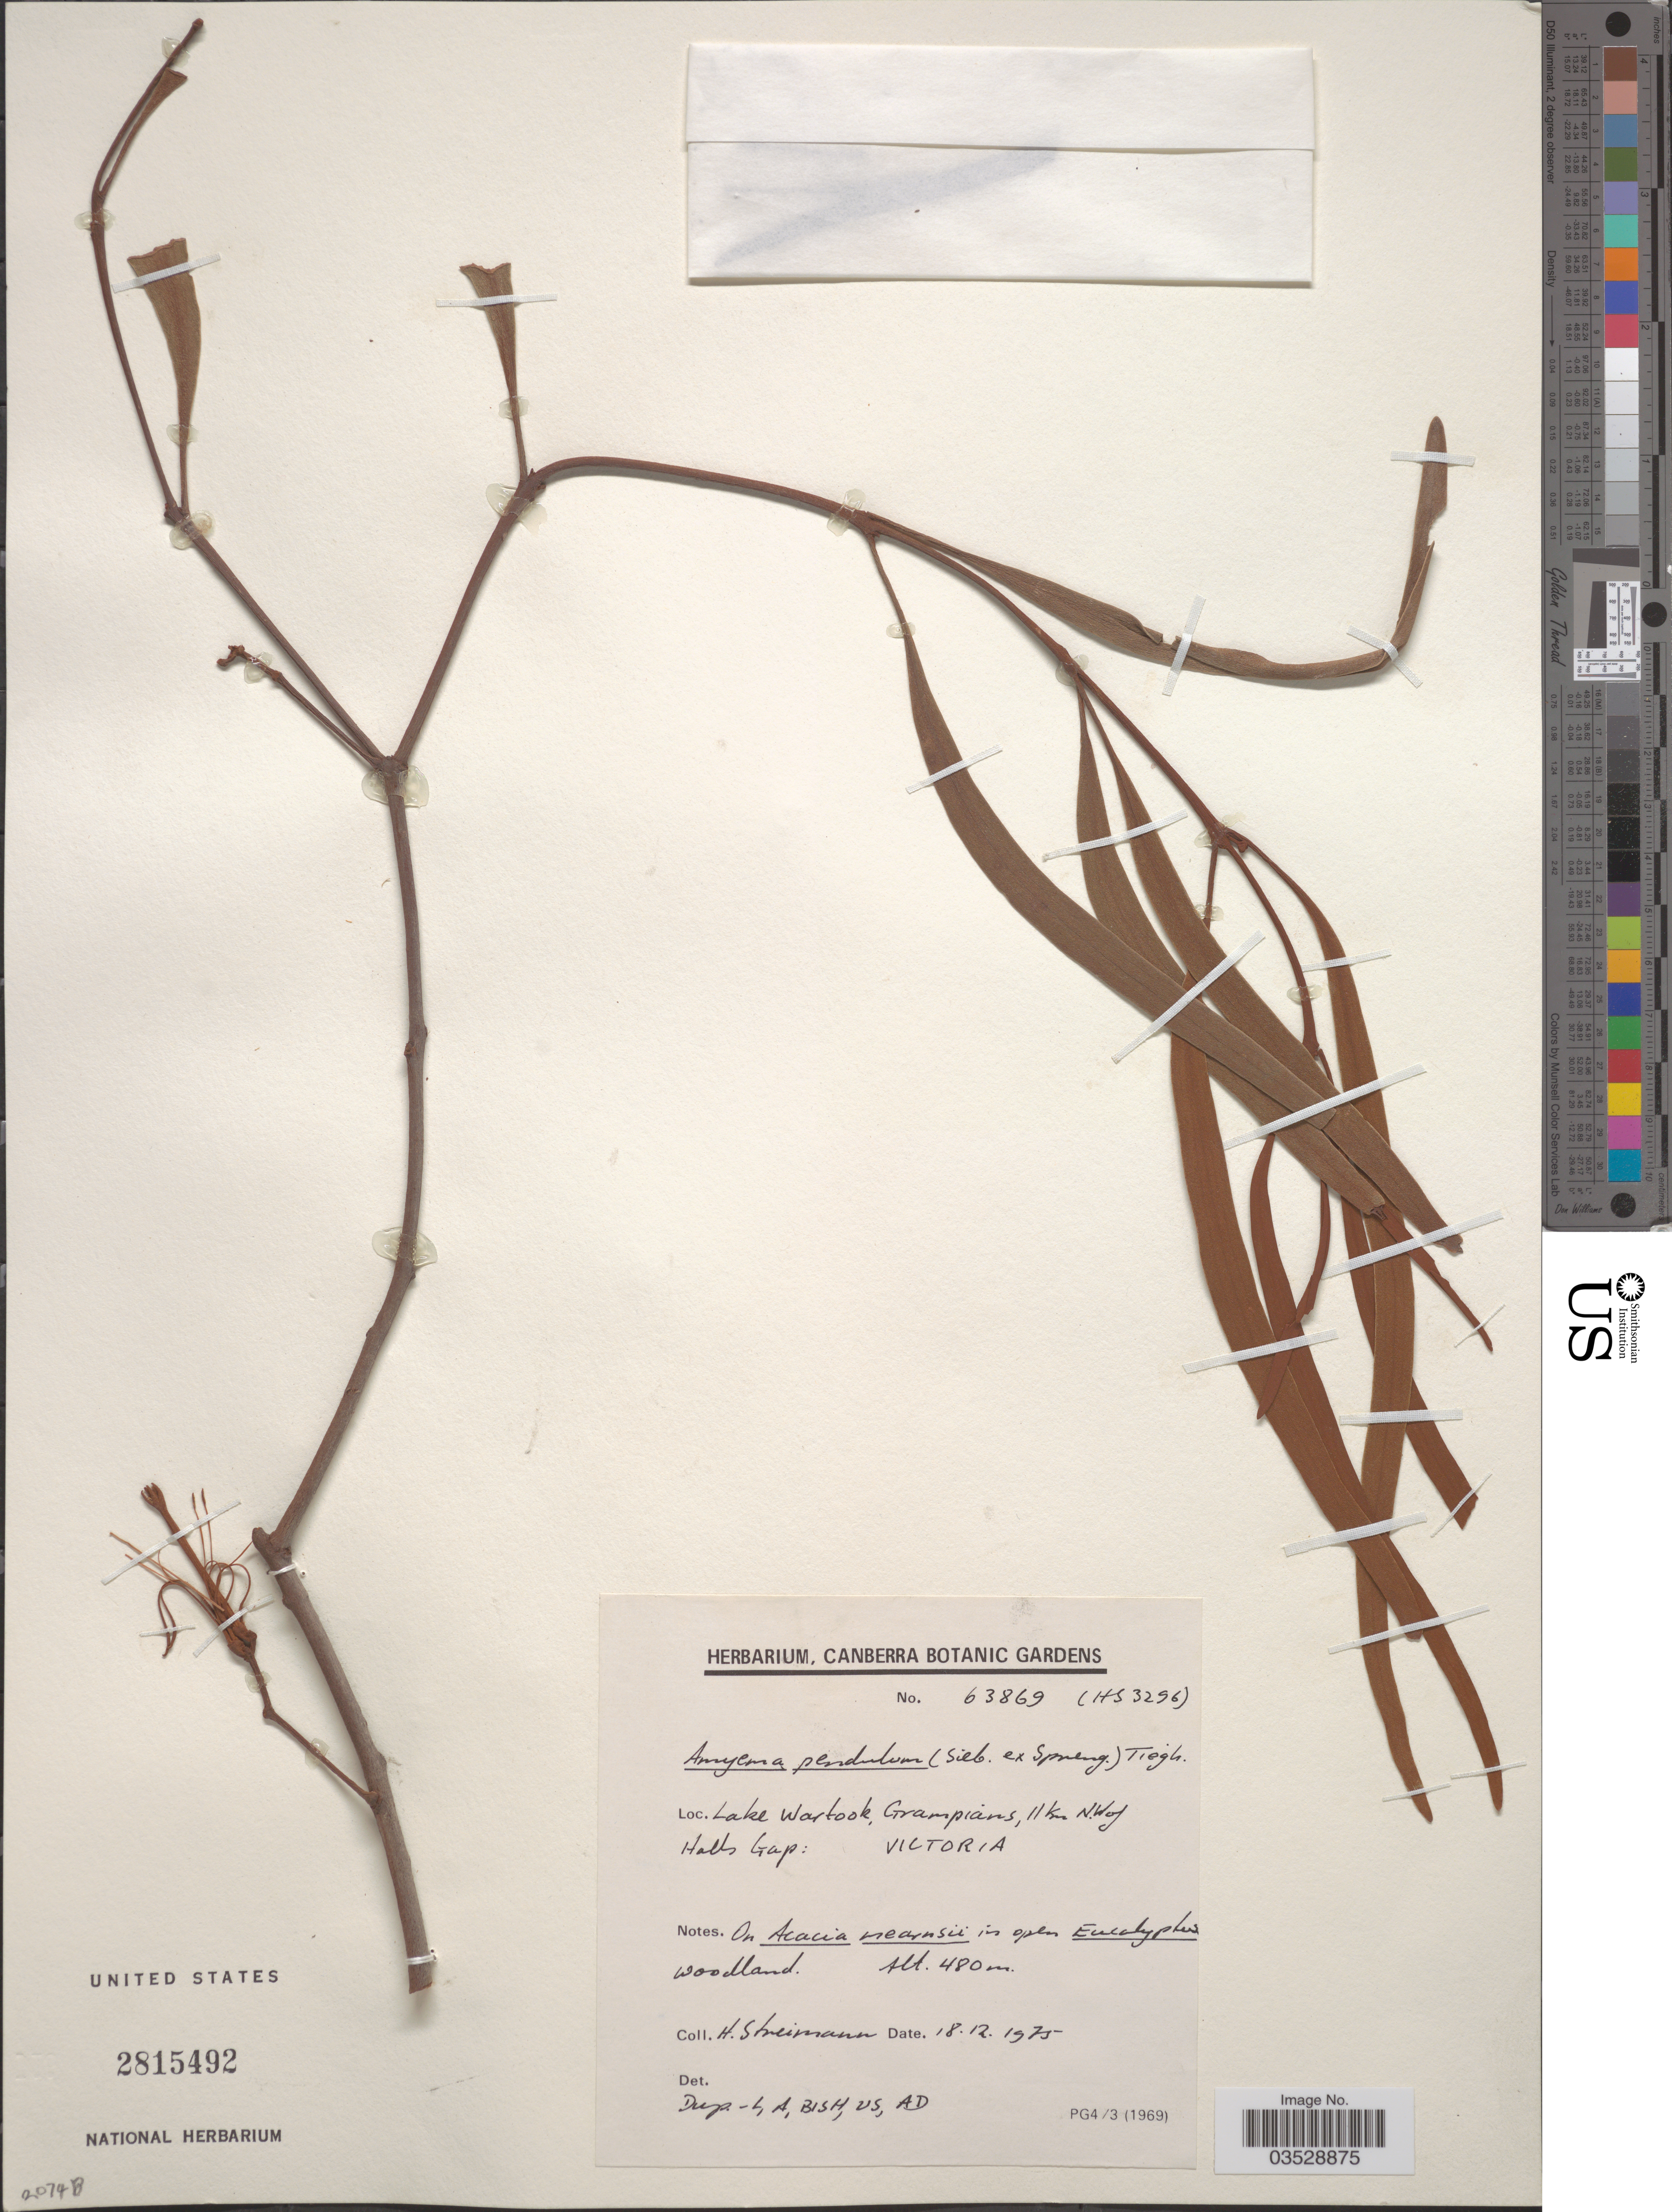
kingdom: Plantae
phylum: Tracheophyta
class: Magnoliopsida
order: Santalales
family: Loranthaceae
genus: Amyema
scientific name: Amyema pendula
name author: (Sieber ex Spreng.) Tiegh.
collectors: H. Streimann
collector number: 63869 (HS 3296)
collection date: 1975-12-18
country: Australia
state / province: Victoria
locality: Lake Wartook, Grampians, 11 Km N. W. of Halls Gap. Victoria.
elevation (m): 480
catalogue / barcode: US 2815492